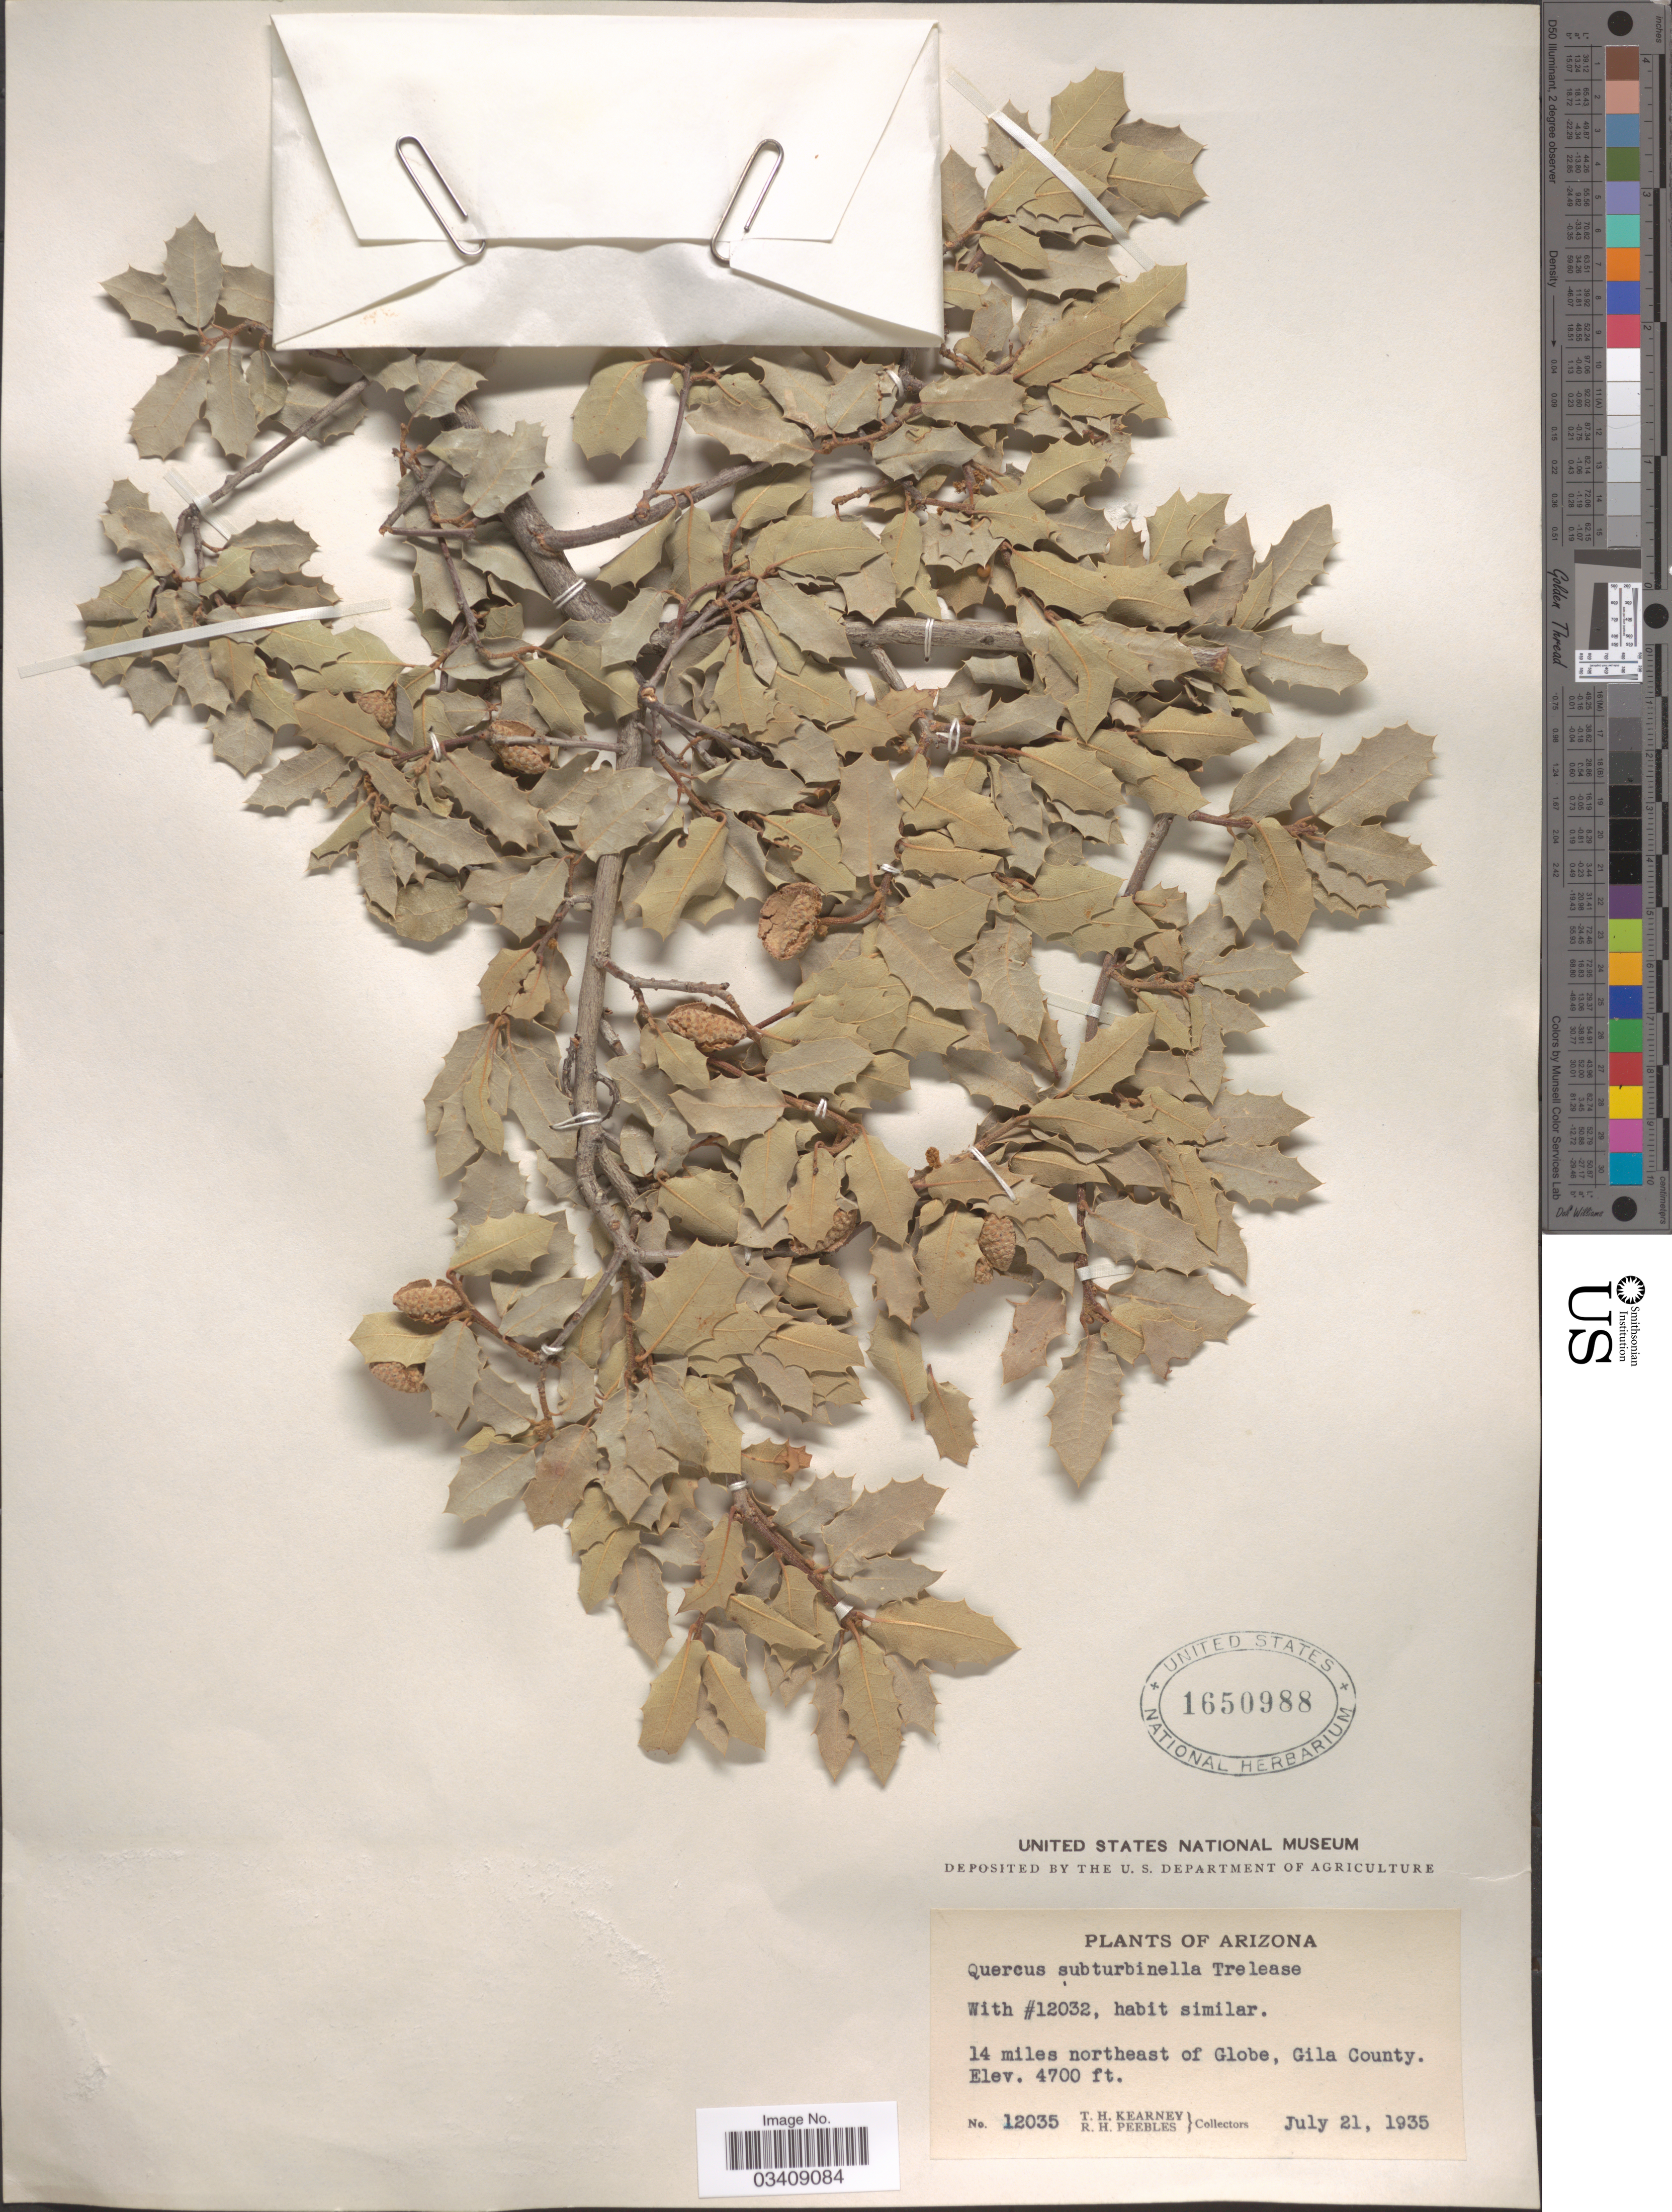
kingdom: Plantae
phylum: Tracheophyta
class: Magnoliopsida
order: Fagales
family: Fagaceae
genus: Quercus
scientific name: Quercus turbinella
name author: Greene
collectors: T. H. Kearney & R. H. Peebles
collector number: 12035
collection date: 1935-07-21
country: United States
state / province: Arizona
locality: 14 miles northeast of Globe, Gila County.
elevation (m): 1433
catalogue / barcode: US 1650988